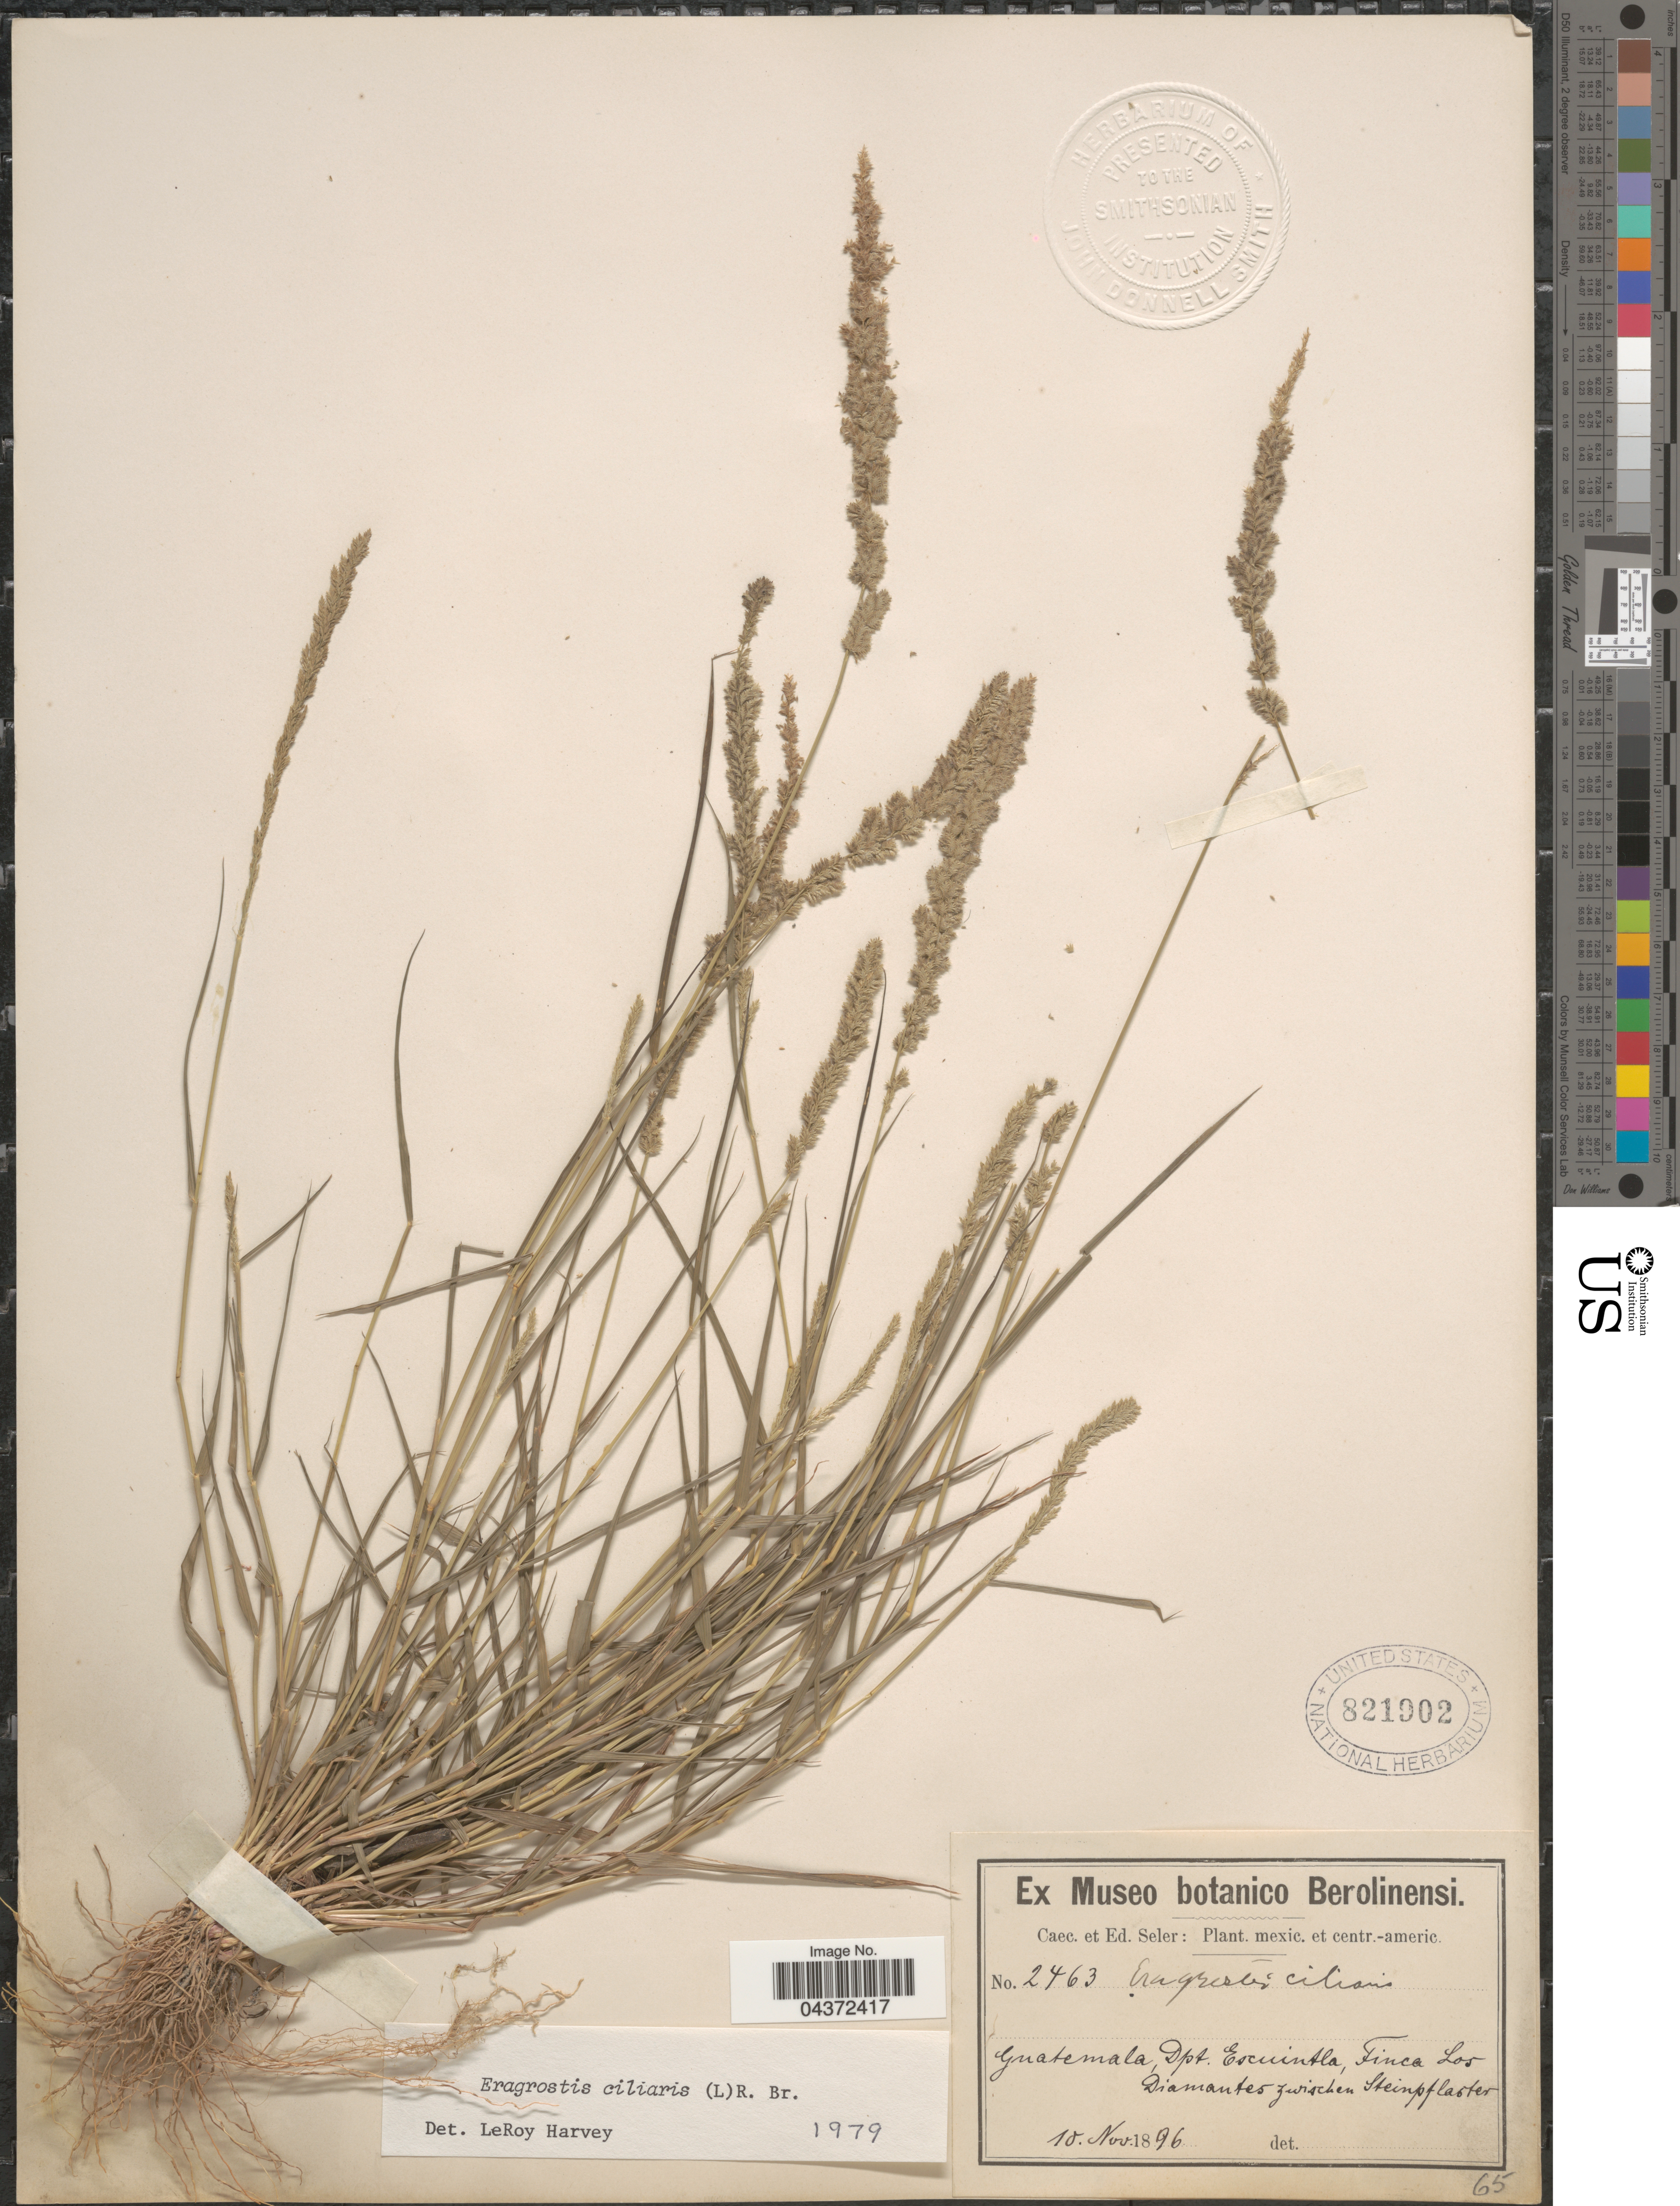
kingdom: Plantae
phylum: Tracheophyta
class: Liliopsida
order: Poales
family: Poaceae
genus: Eragrostis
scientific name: Eragrostis ciliaris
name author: (L.) R. Br.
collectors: C. Seler & E. G. Seler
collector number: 2463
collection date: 1896-11-10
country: Guatemala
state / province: Escuintla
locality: Dpt. Escuintla, Finca Los Diamantes zwischen Steinpflaster.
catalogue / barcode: US 821902